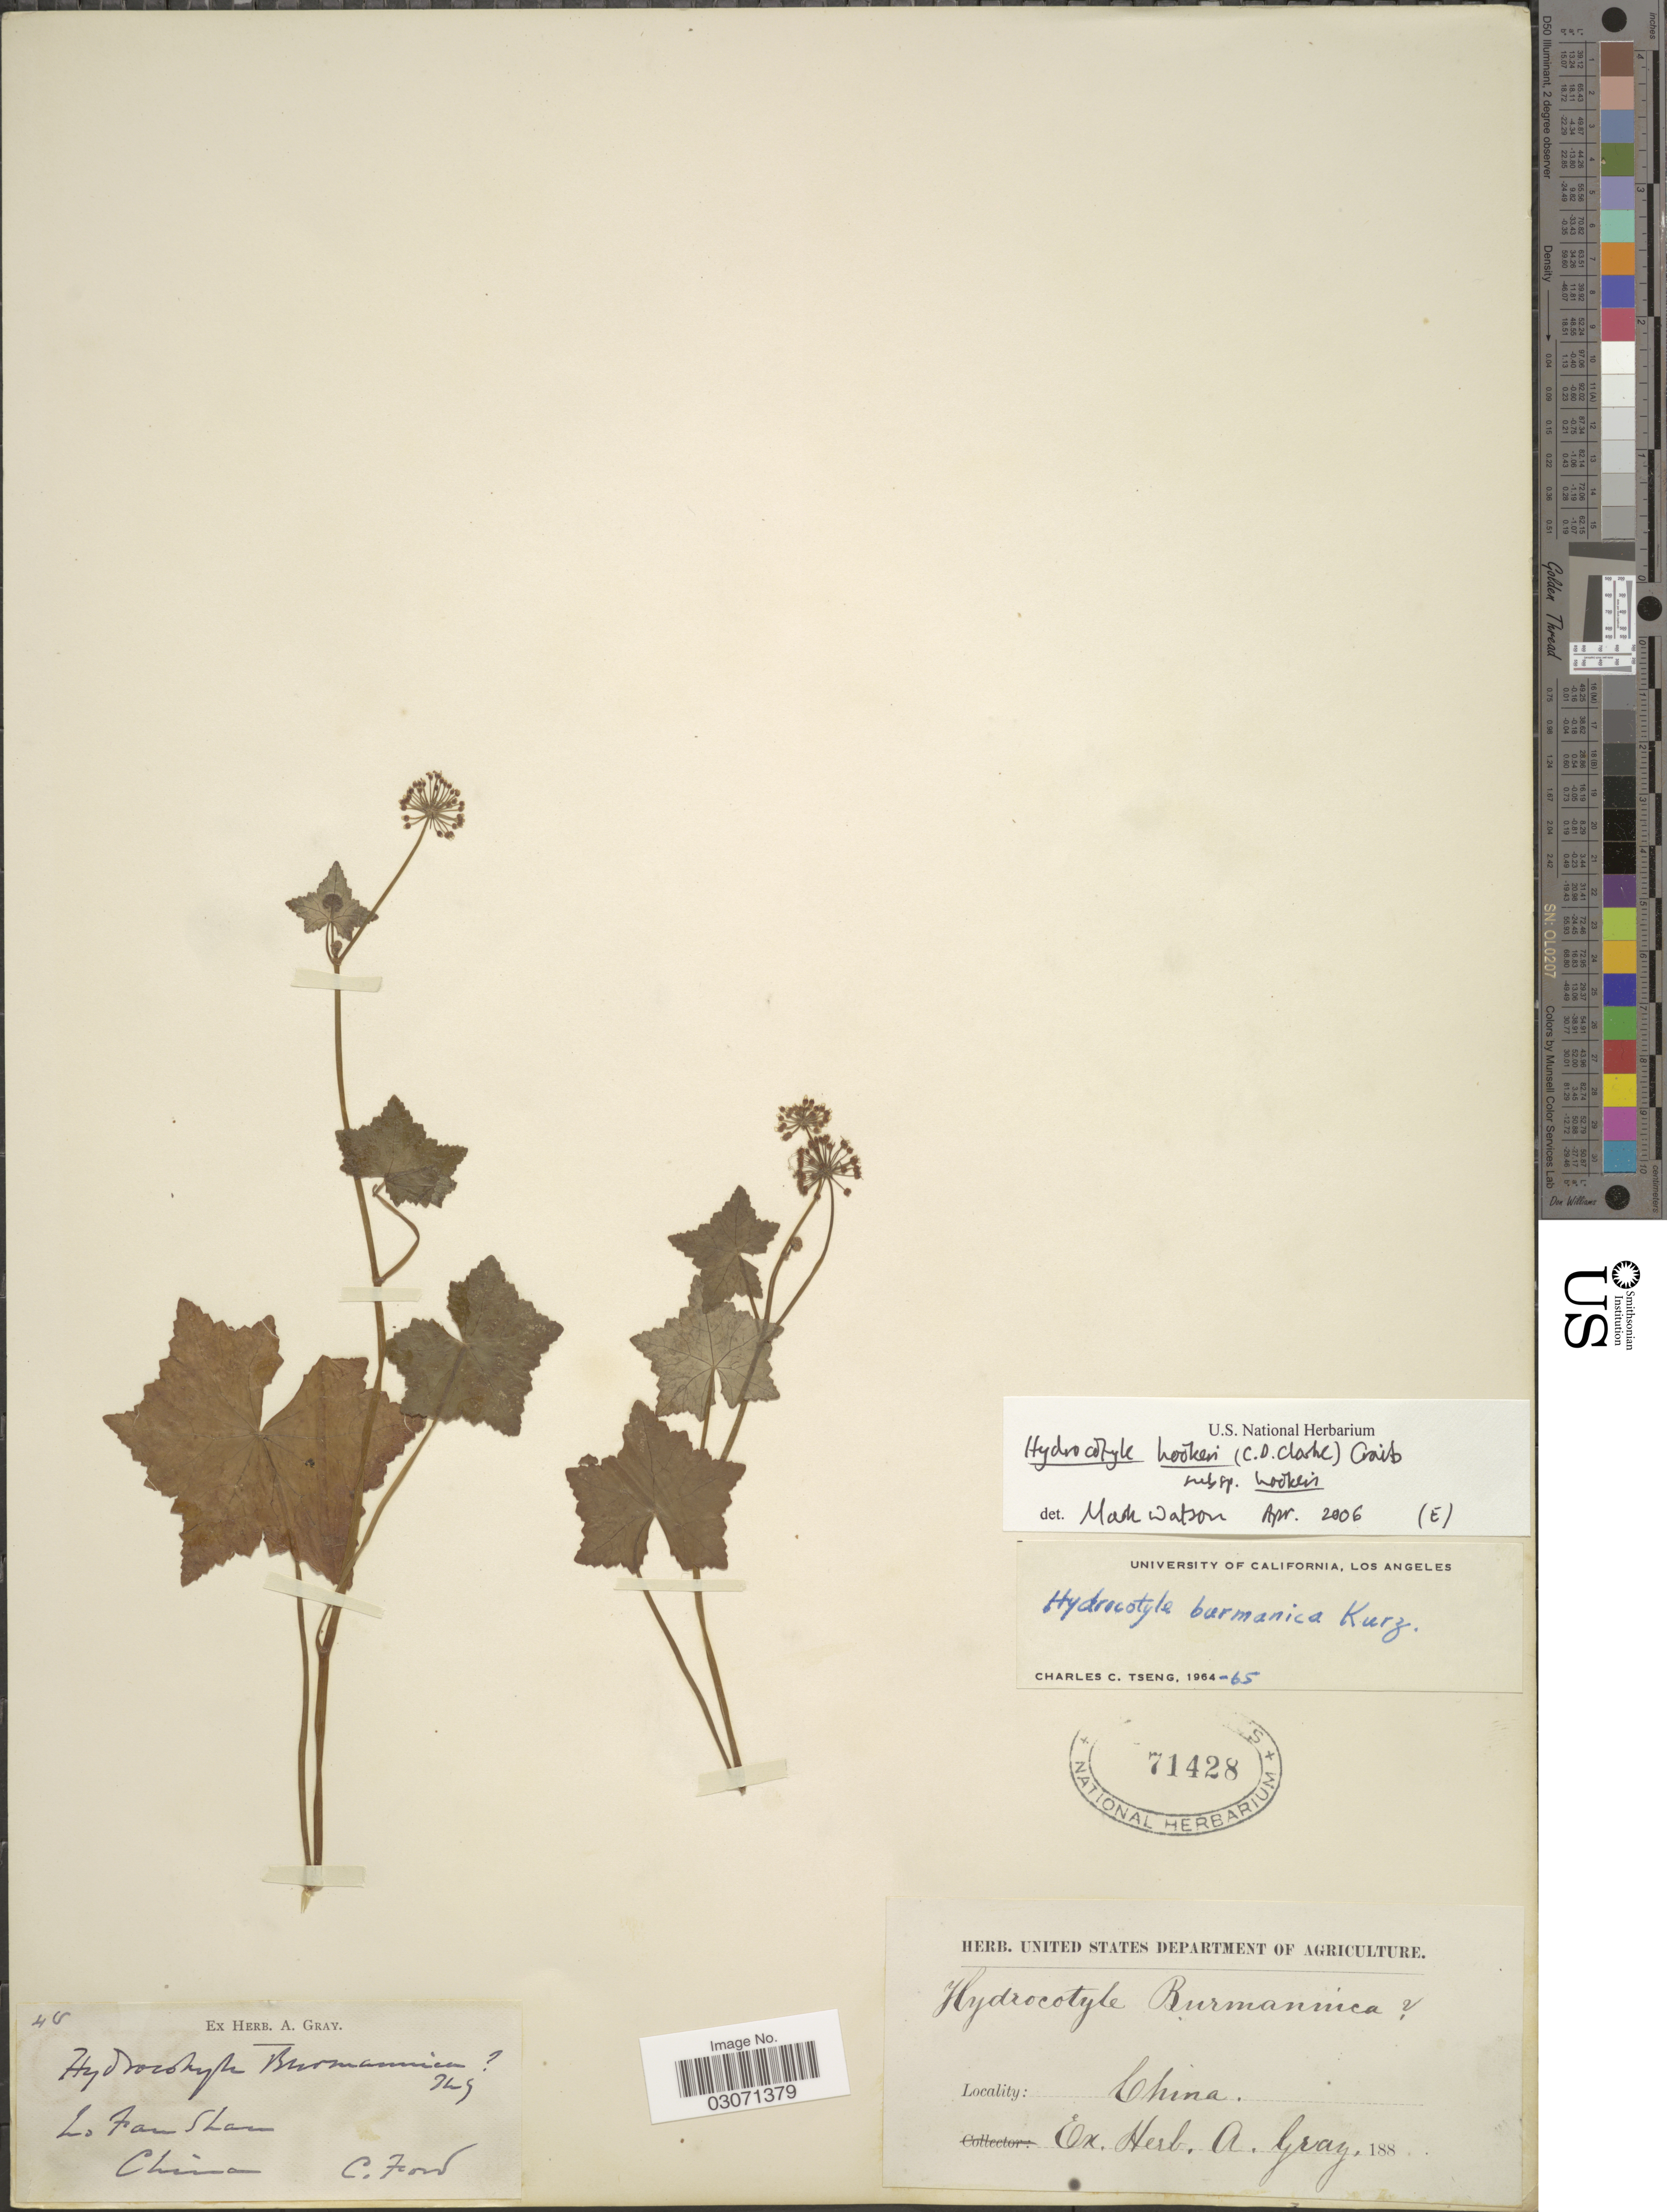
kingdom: Plantae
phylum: Tracheophyta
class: Magnoliopsida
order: Apiales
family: Araliaceae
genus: Hydrocotyle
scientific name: Hydrocotyle hookeri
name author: (C.B. Clarke) Craib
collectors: C. Ford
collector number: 46*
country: China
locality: Lo Fau Shan.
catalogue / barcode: US 71428